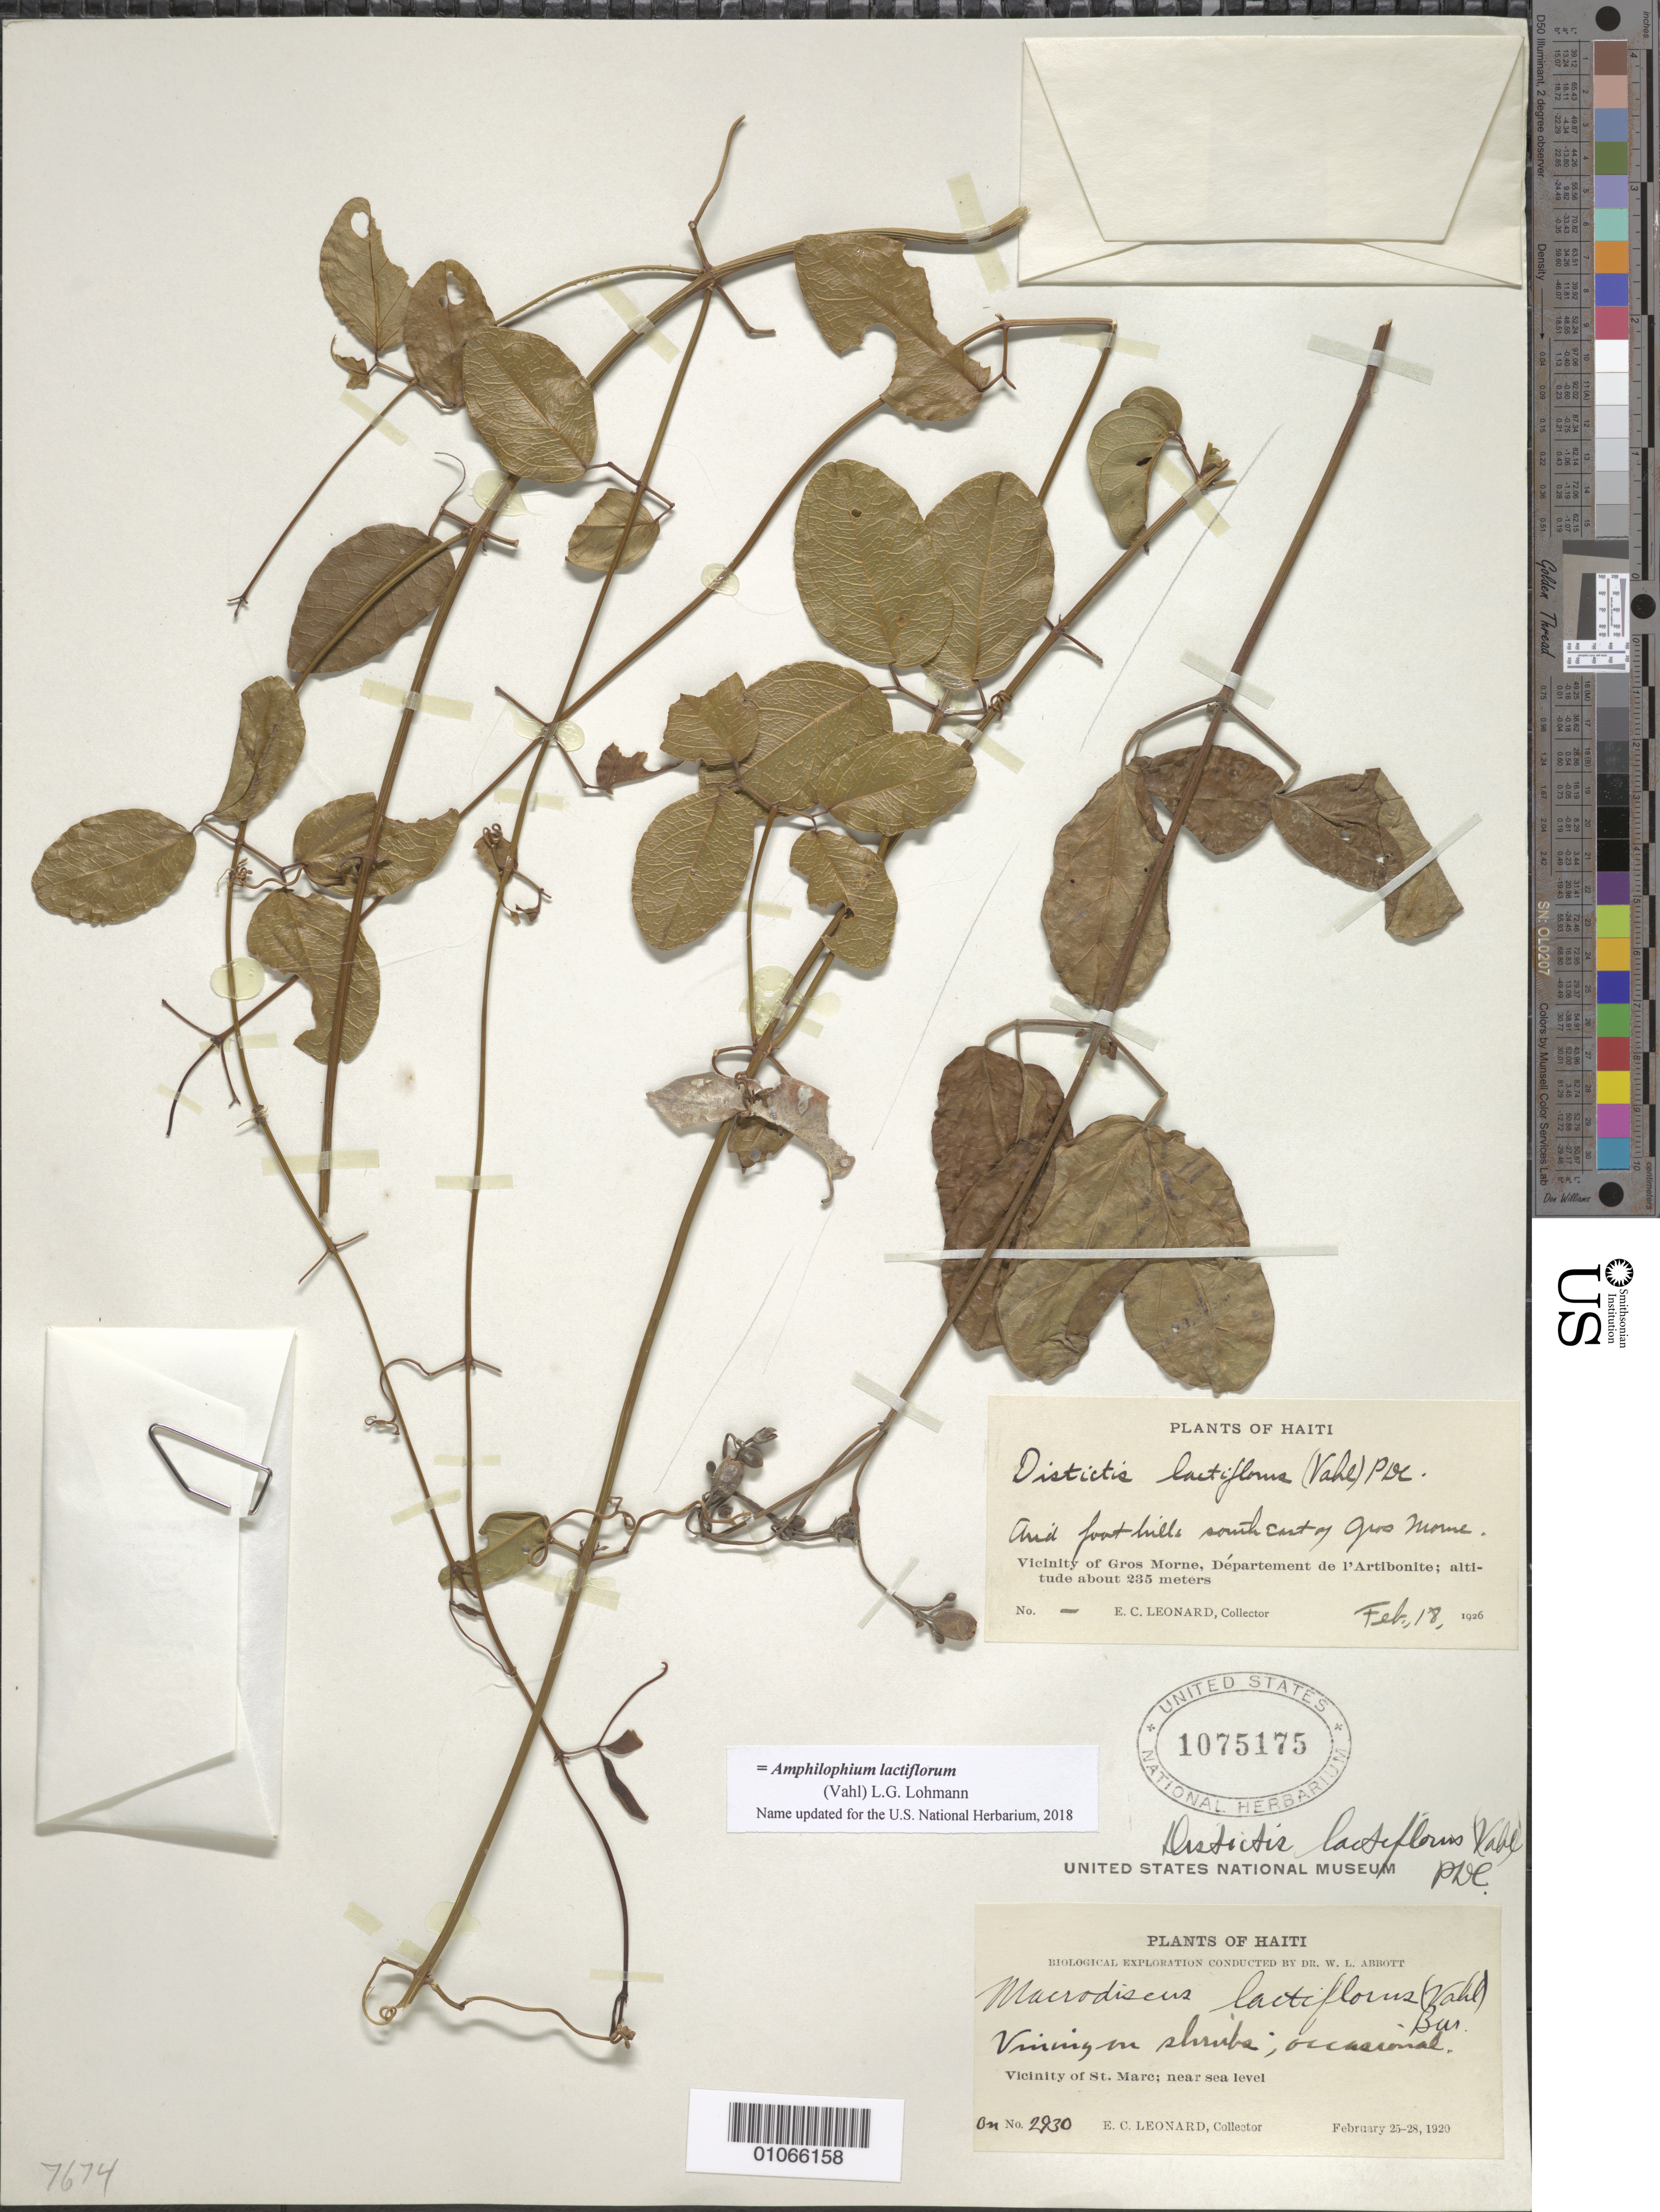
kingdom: Plantae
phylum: Tracheophyta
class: Magnoliopsida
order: Lamiales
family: Bignoniaceae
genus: Amphilophium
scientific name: Amphilophium lactiflorum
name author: (Vahl) L.G. Lohmann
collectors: E. C. Leonard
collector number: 2930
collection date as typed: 25 Feb 1929 to 28 Feb 1929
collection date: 1929-02-25/1929-02-28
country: Haiti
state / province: Artibonite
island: Hispaniola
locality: Vicinity of St. Marc; near sea level. Vining on shrubs.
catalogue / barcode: US 1075175